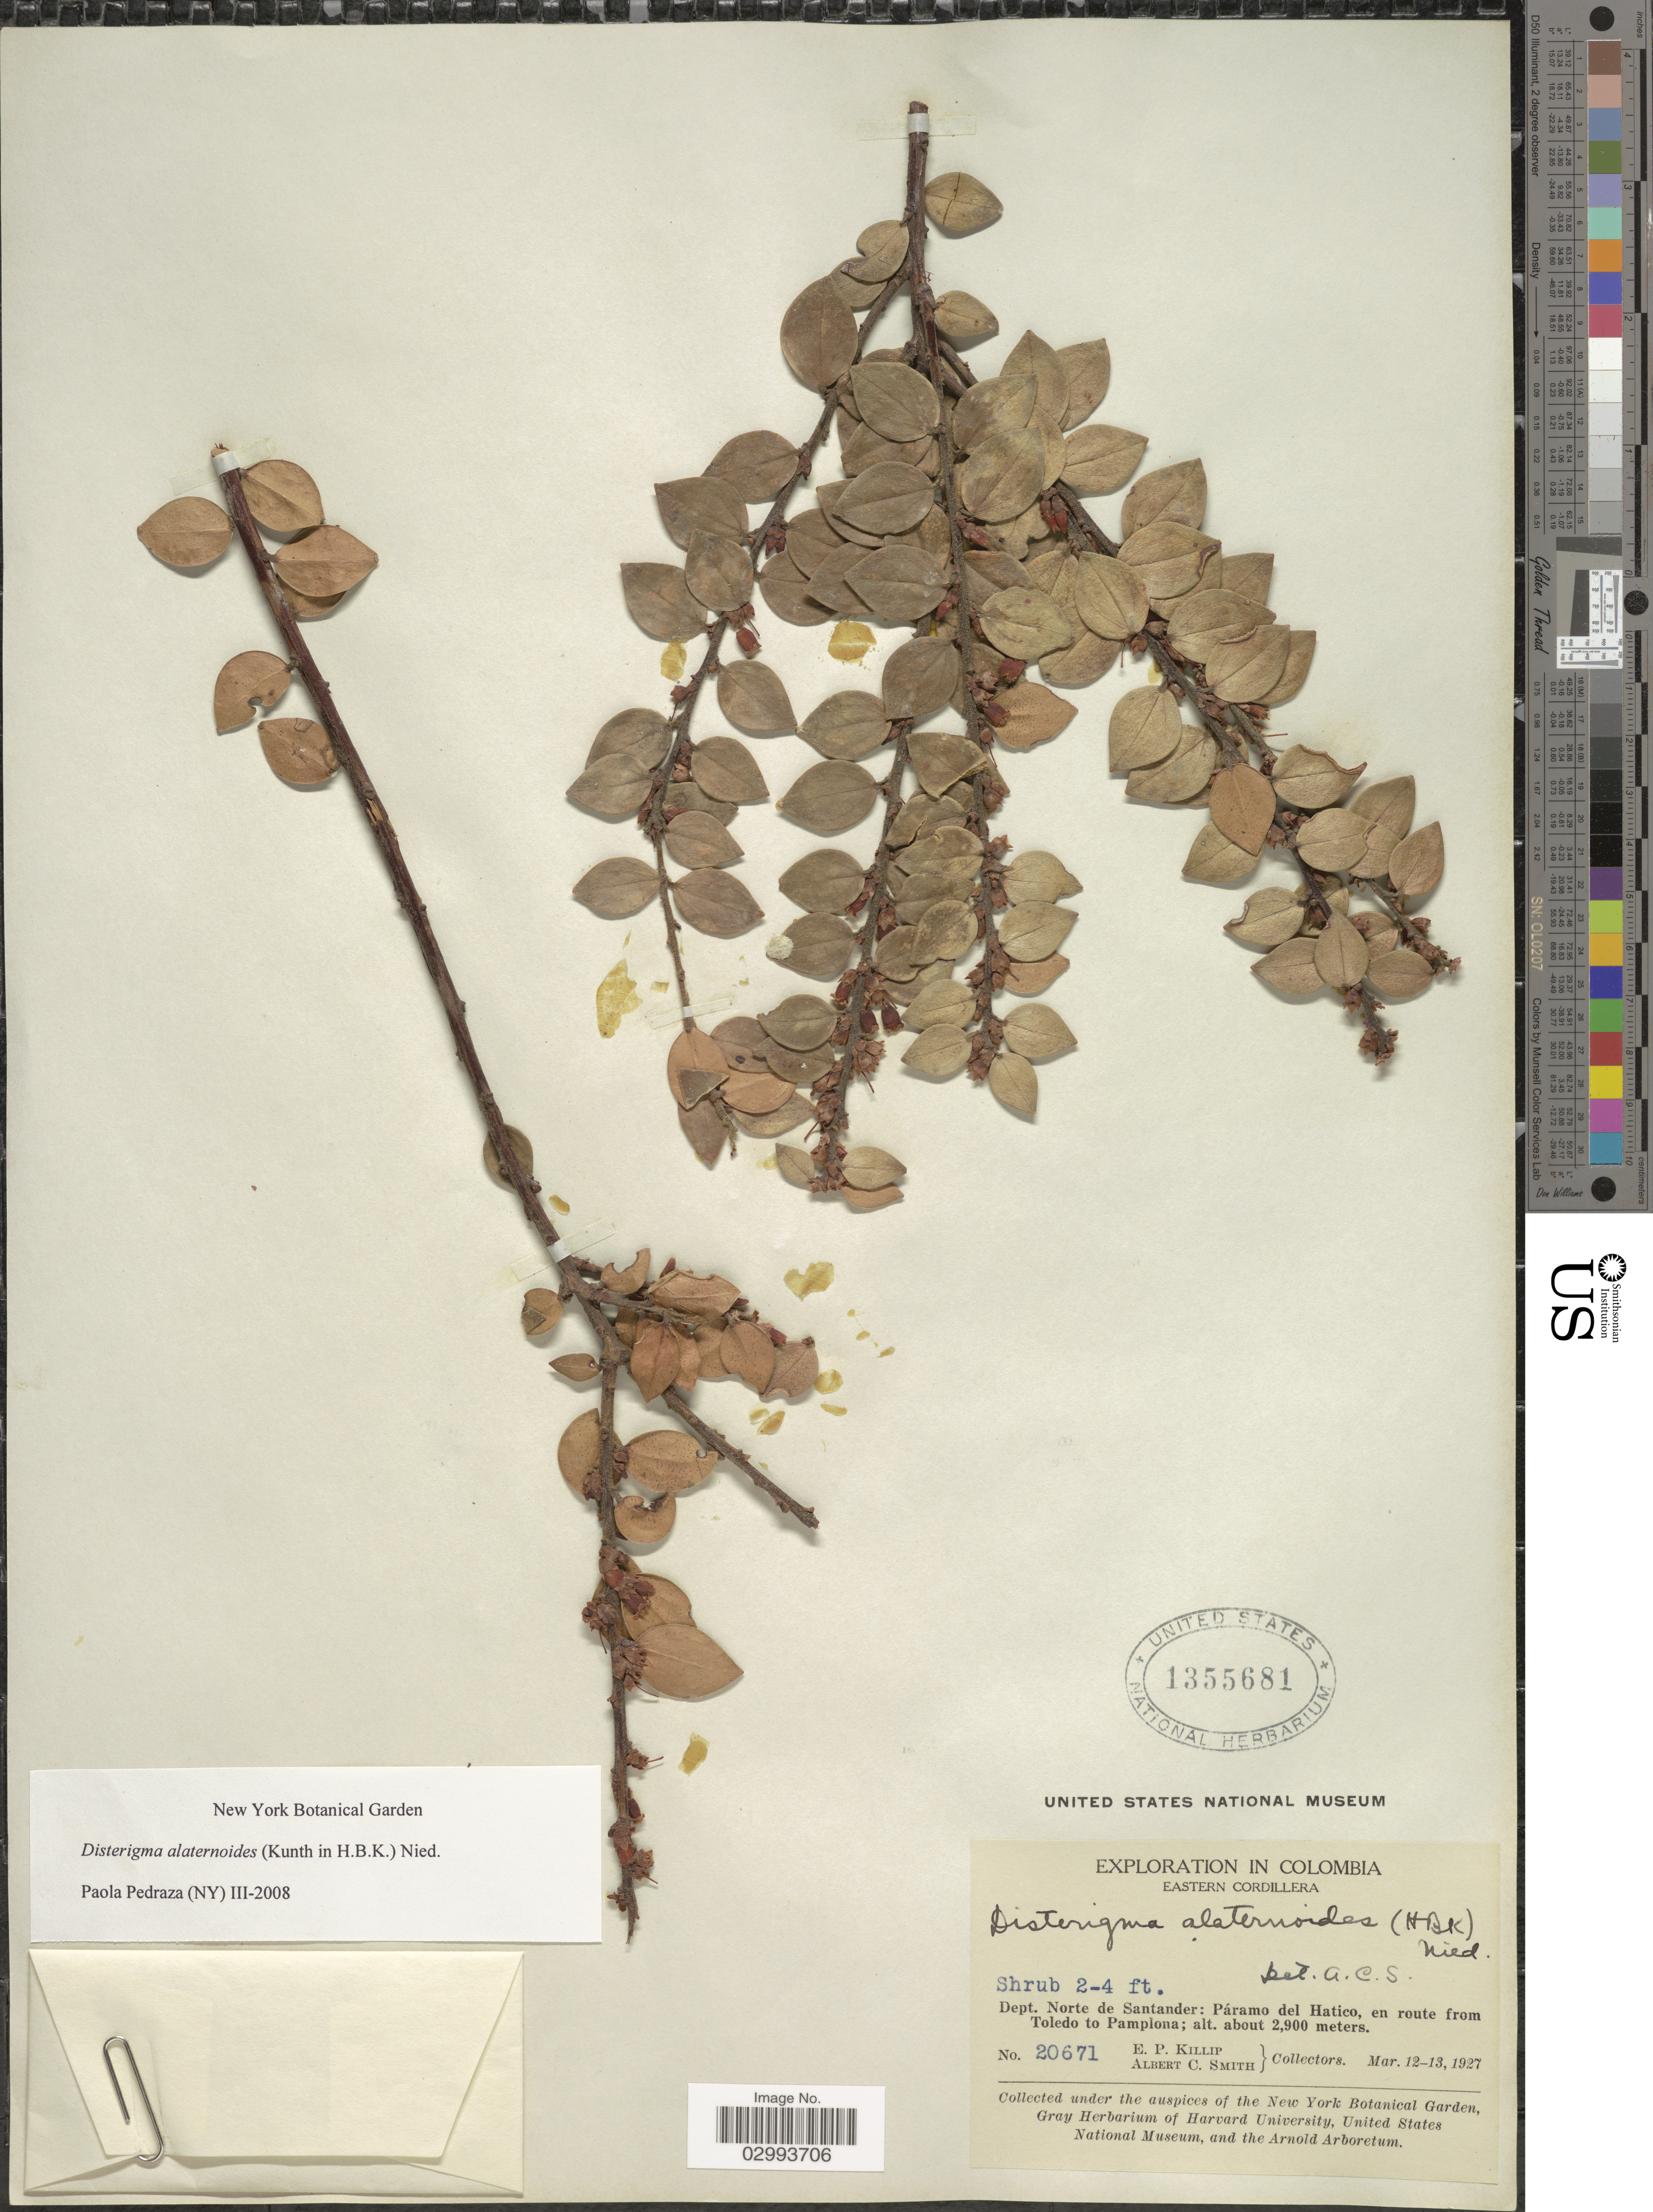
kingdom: Plantae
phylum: Tracheophyta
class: Magnoliopsida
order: Ericales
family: Ericaceae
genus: Disterigma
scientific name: Disterigma alaternoides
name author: (Kunth) Nied.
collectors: E. P. Killip & A. C. Smith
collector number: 20671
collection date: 1927-03-12/1927-03-13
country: Colombia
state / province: Norte de Santander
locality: Eastern Cordillera, Dept. Norte de Santander: Páramo del Hatico, en route from Toledo to Pamplona.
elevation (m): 2900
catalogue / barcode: US 1355681